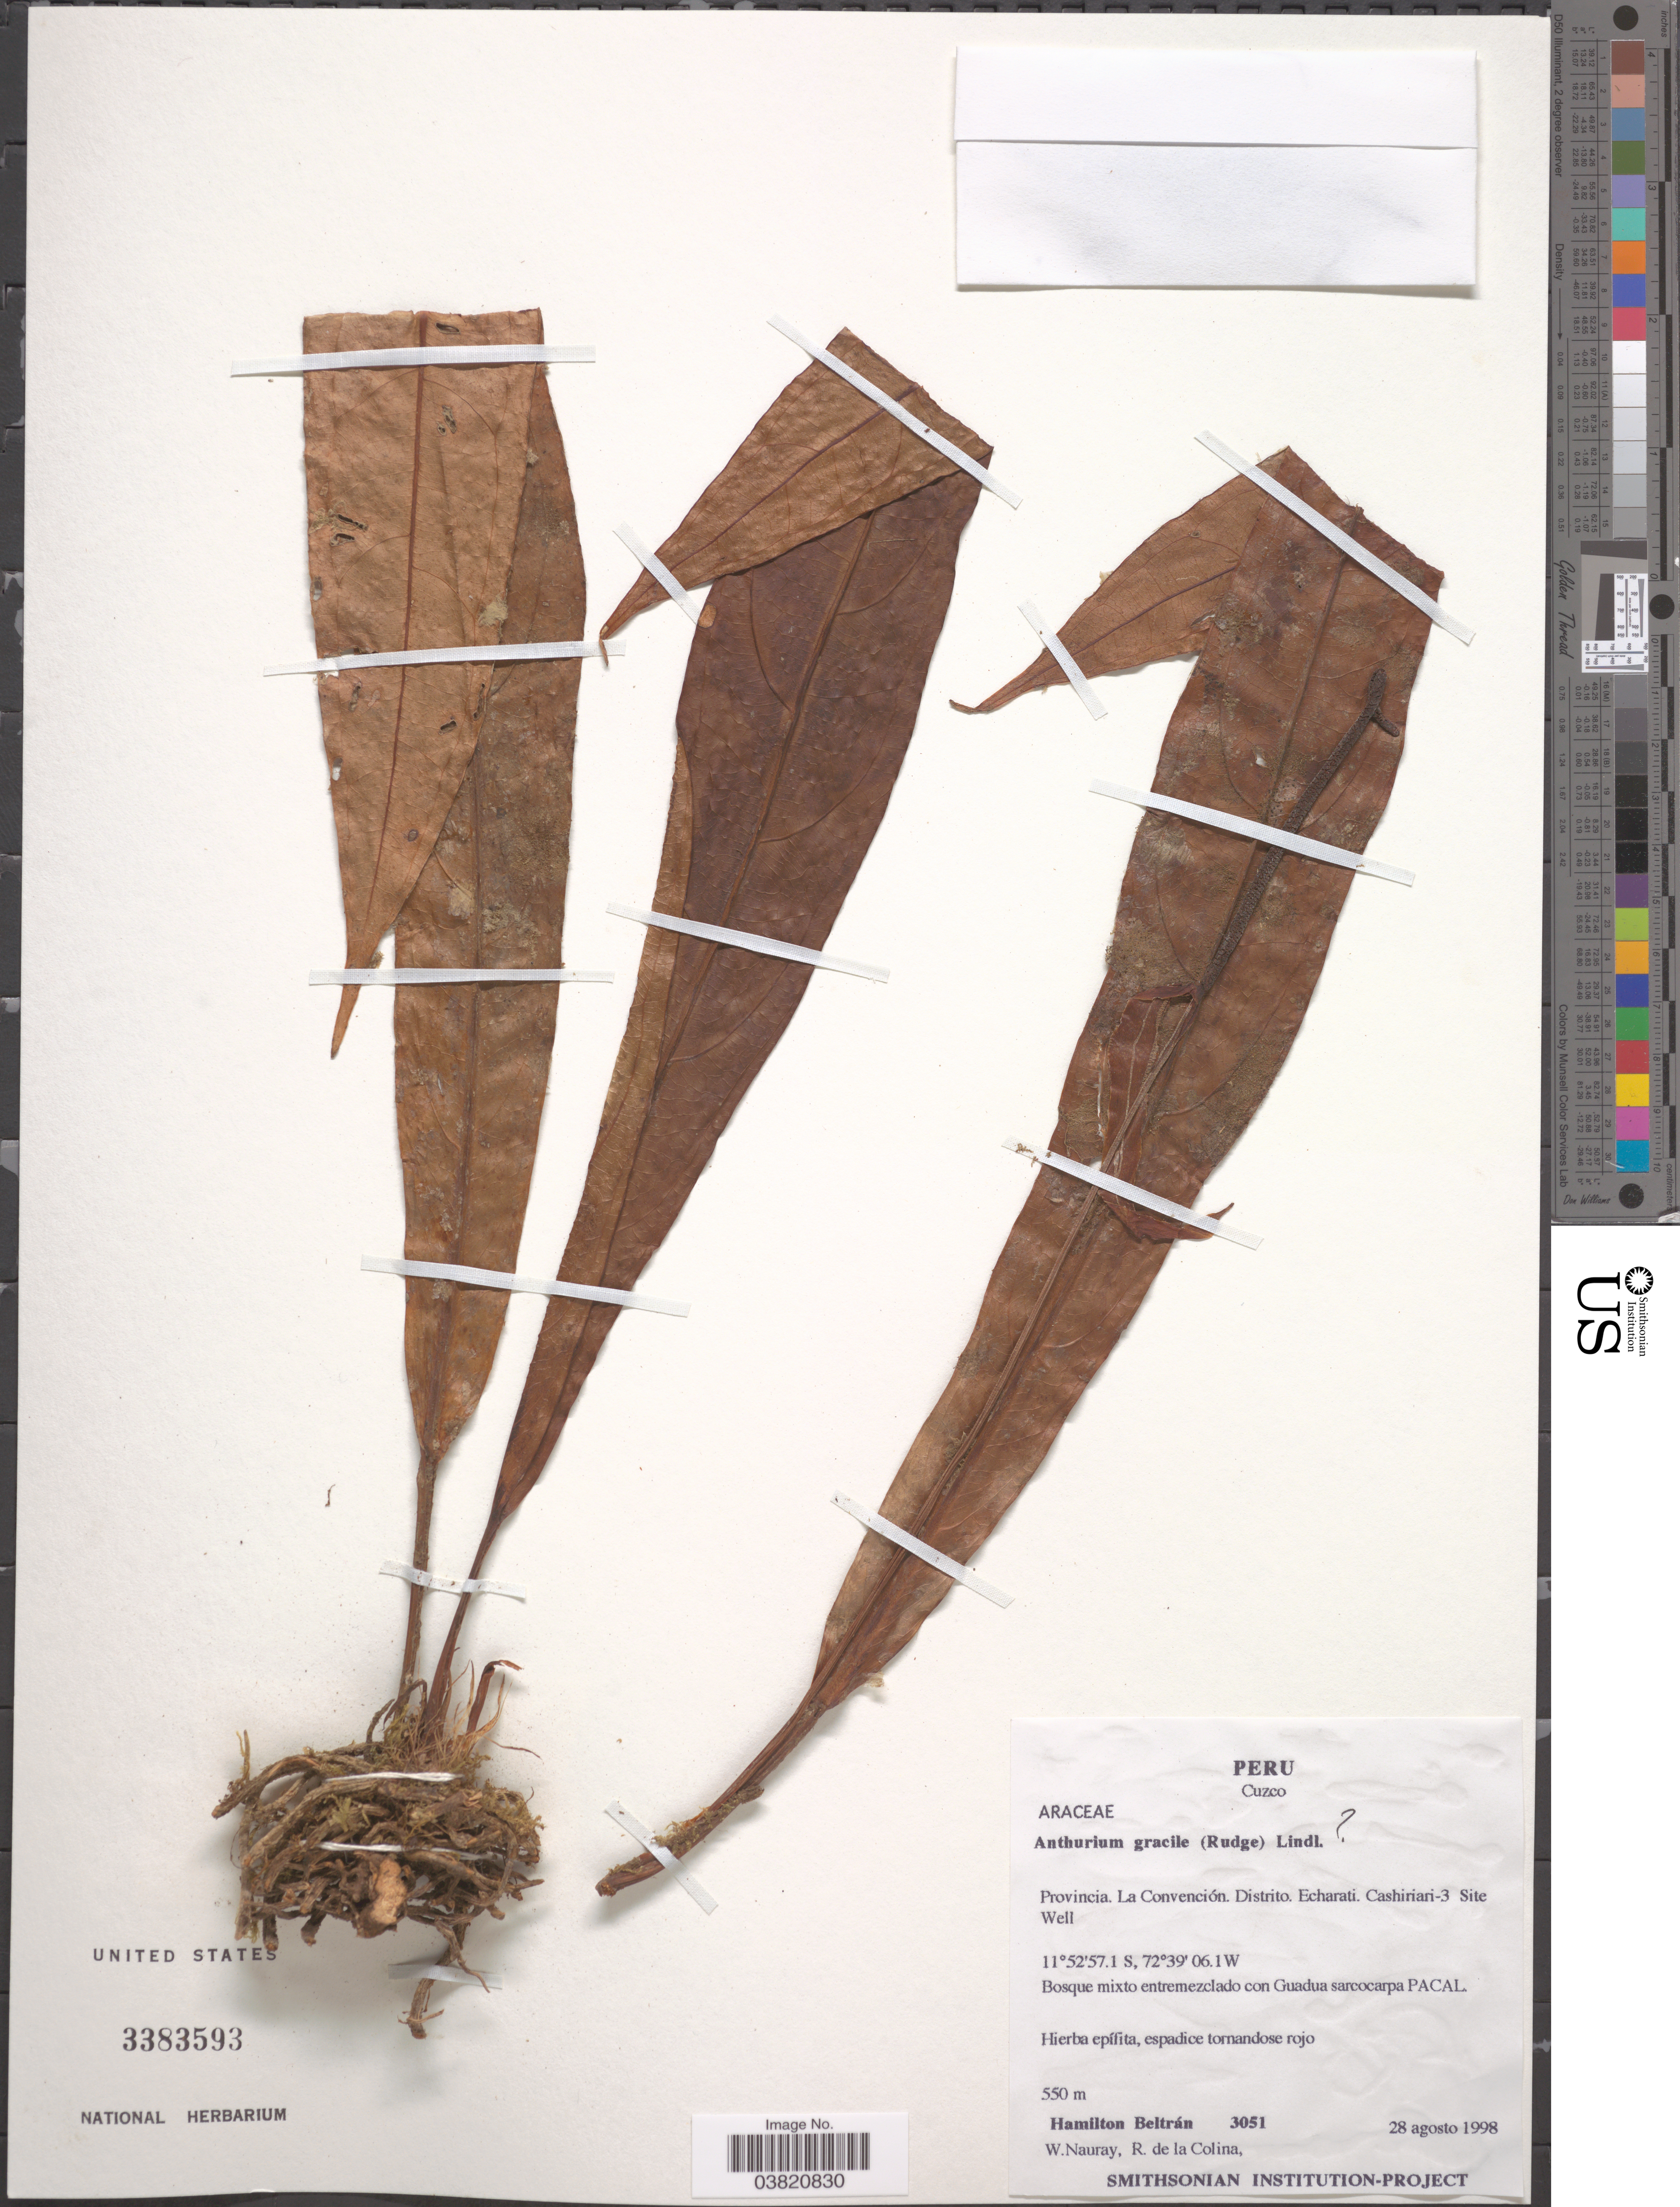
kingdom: Plantae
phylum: Tracheophyta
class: Liliopsida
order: Alismatales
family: Araceae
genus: Anthurium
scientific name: Anthurium gracile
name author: (Rudge) Schott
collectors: H. Beltran, W. Nauray & R. de La Colina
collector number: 3051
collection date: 1998-08-28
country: Peru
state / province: Cusco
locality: Cuzco. Provincia. La Convención. Distrito Echarati. Cashiriari-3 Site Well. Bosque mixto entremezclado con Guadua sarcocarpa PACAL.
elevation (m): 550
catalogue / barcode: US 3383593